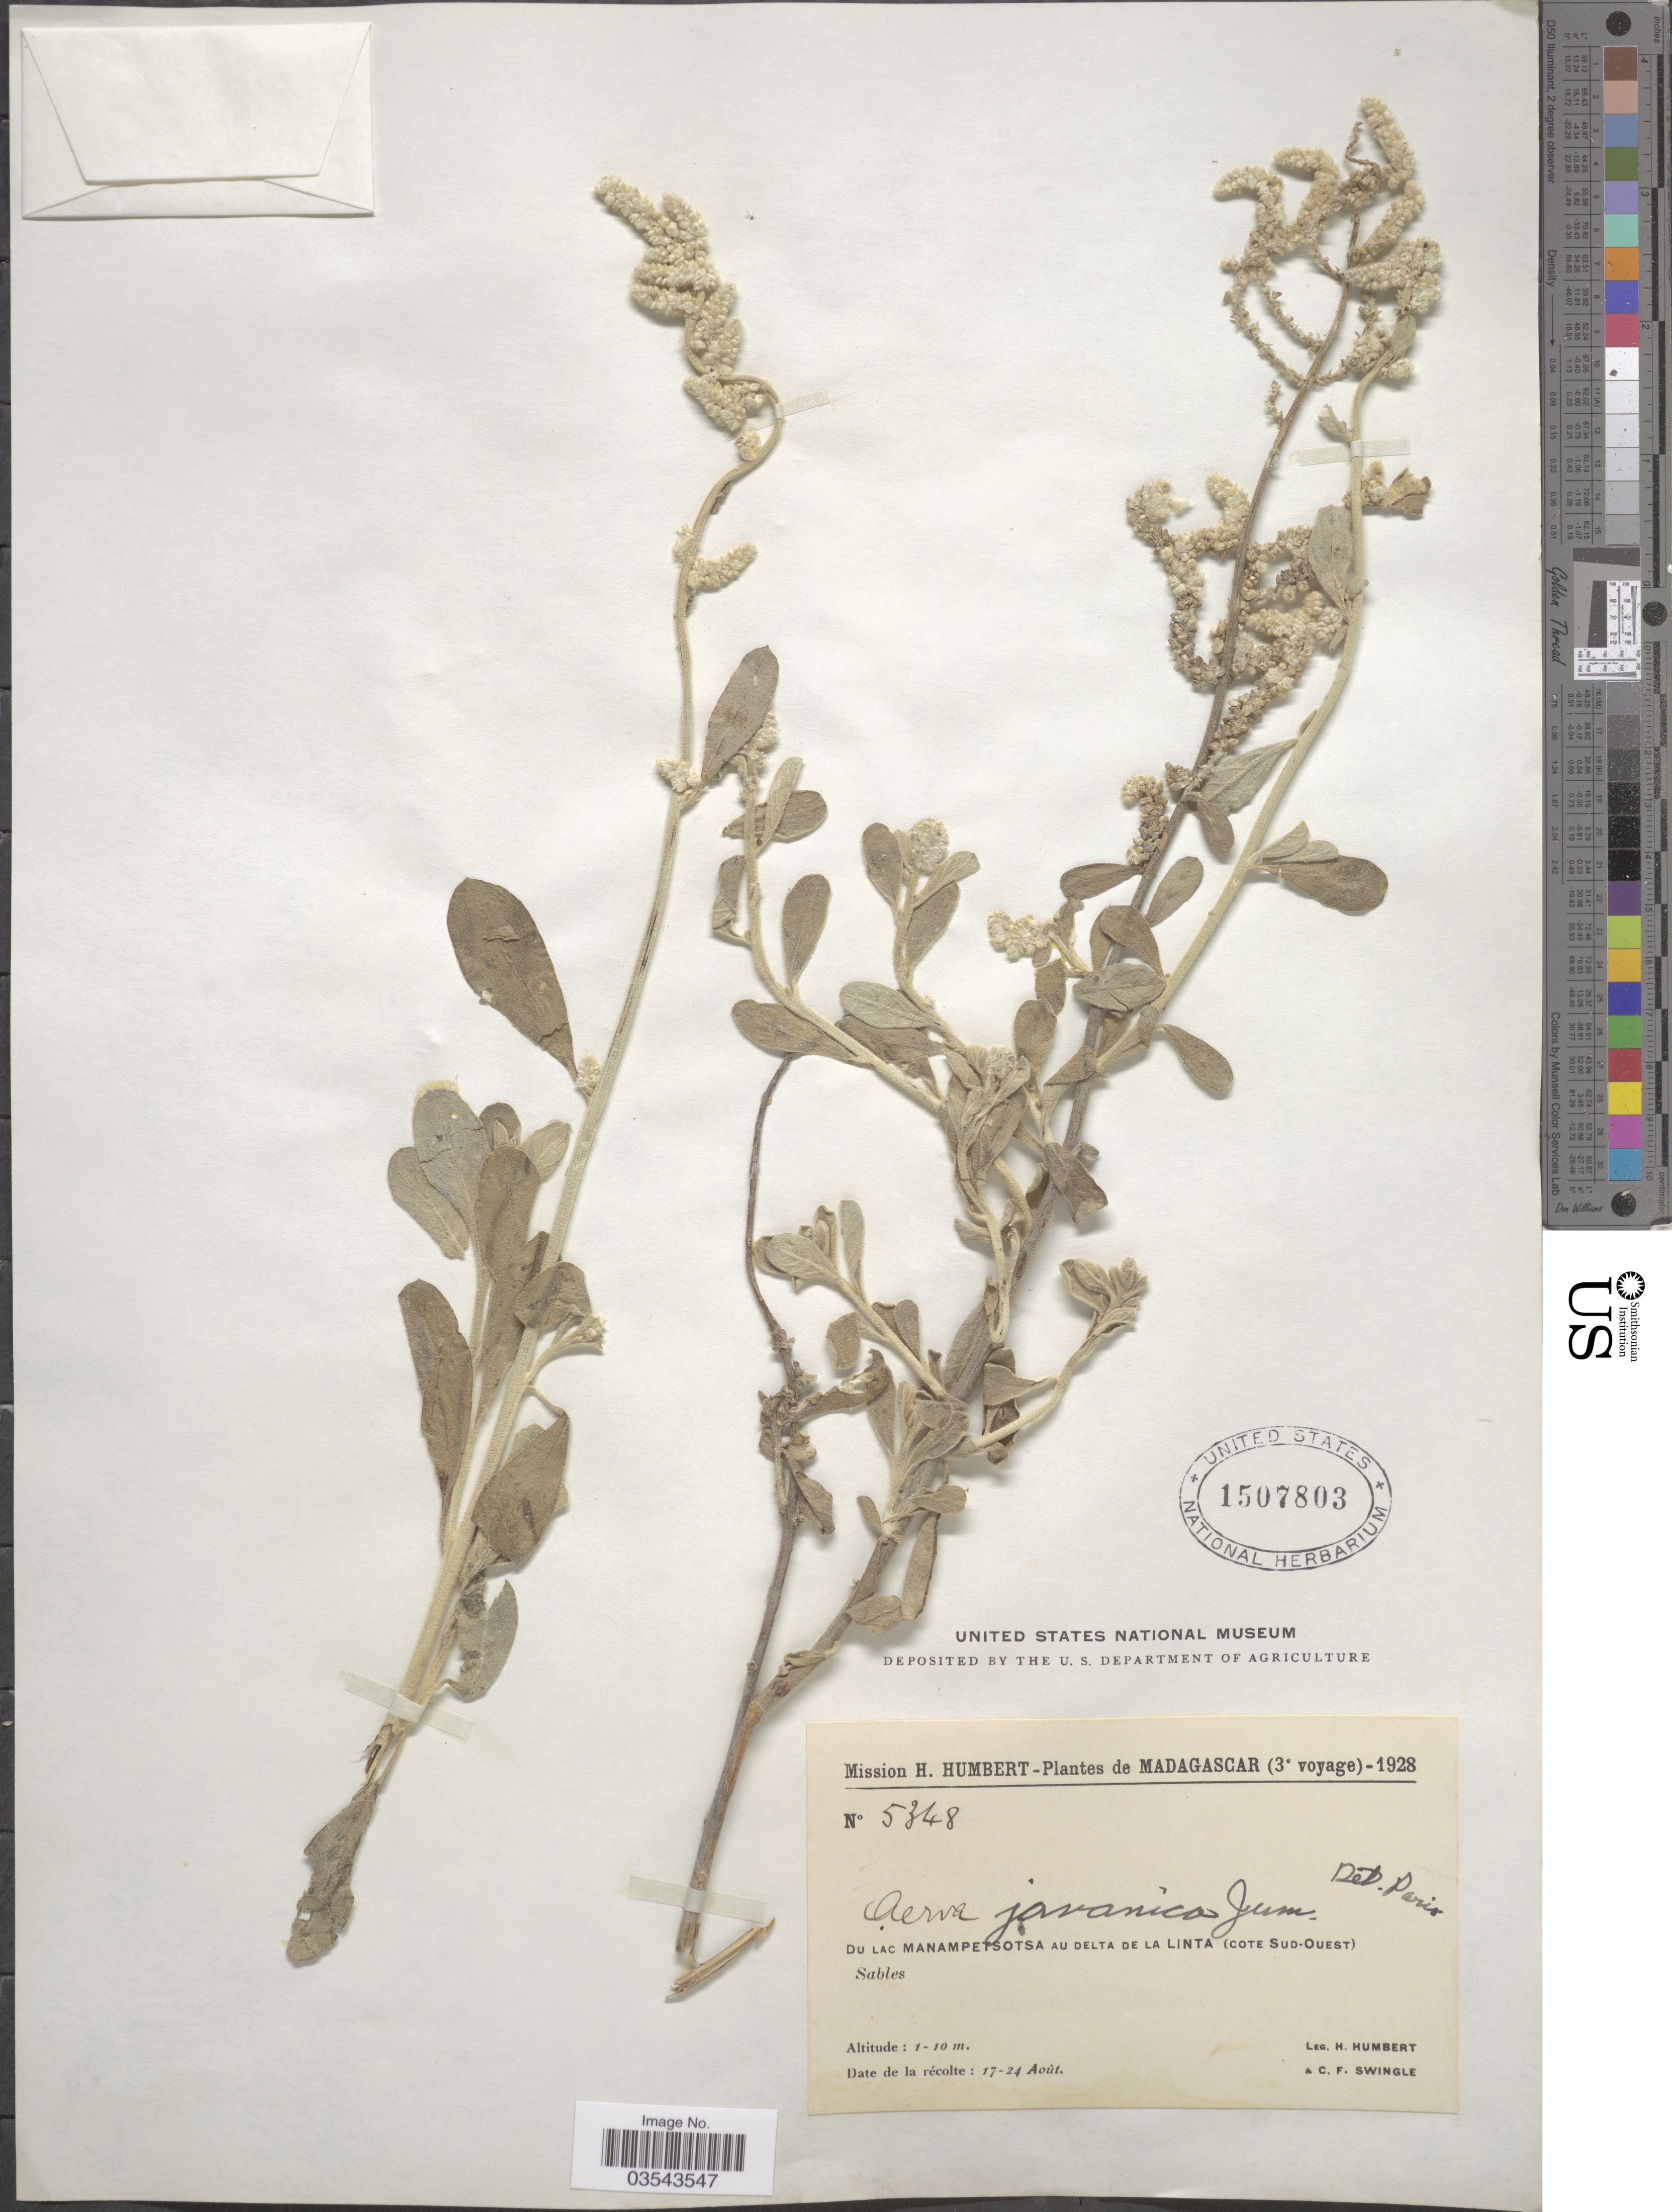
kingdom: Plantae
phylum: Tracheophyta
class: Magnoliopsida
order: Caryophyllales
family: Amaranthaceae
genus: Aerva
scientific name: Aerva javanica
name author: (Burm. f.) Juss. ex Schult.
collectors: H. Humbert & C. Swingle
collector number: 5348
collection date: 1928-08-17/1928-08-24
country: Madagascar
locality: Du Lac Manampetsotsa au delta de la Linta (cote Sud-Ouest).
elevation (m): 1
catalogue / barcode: US 1507803